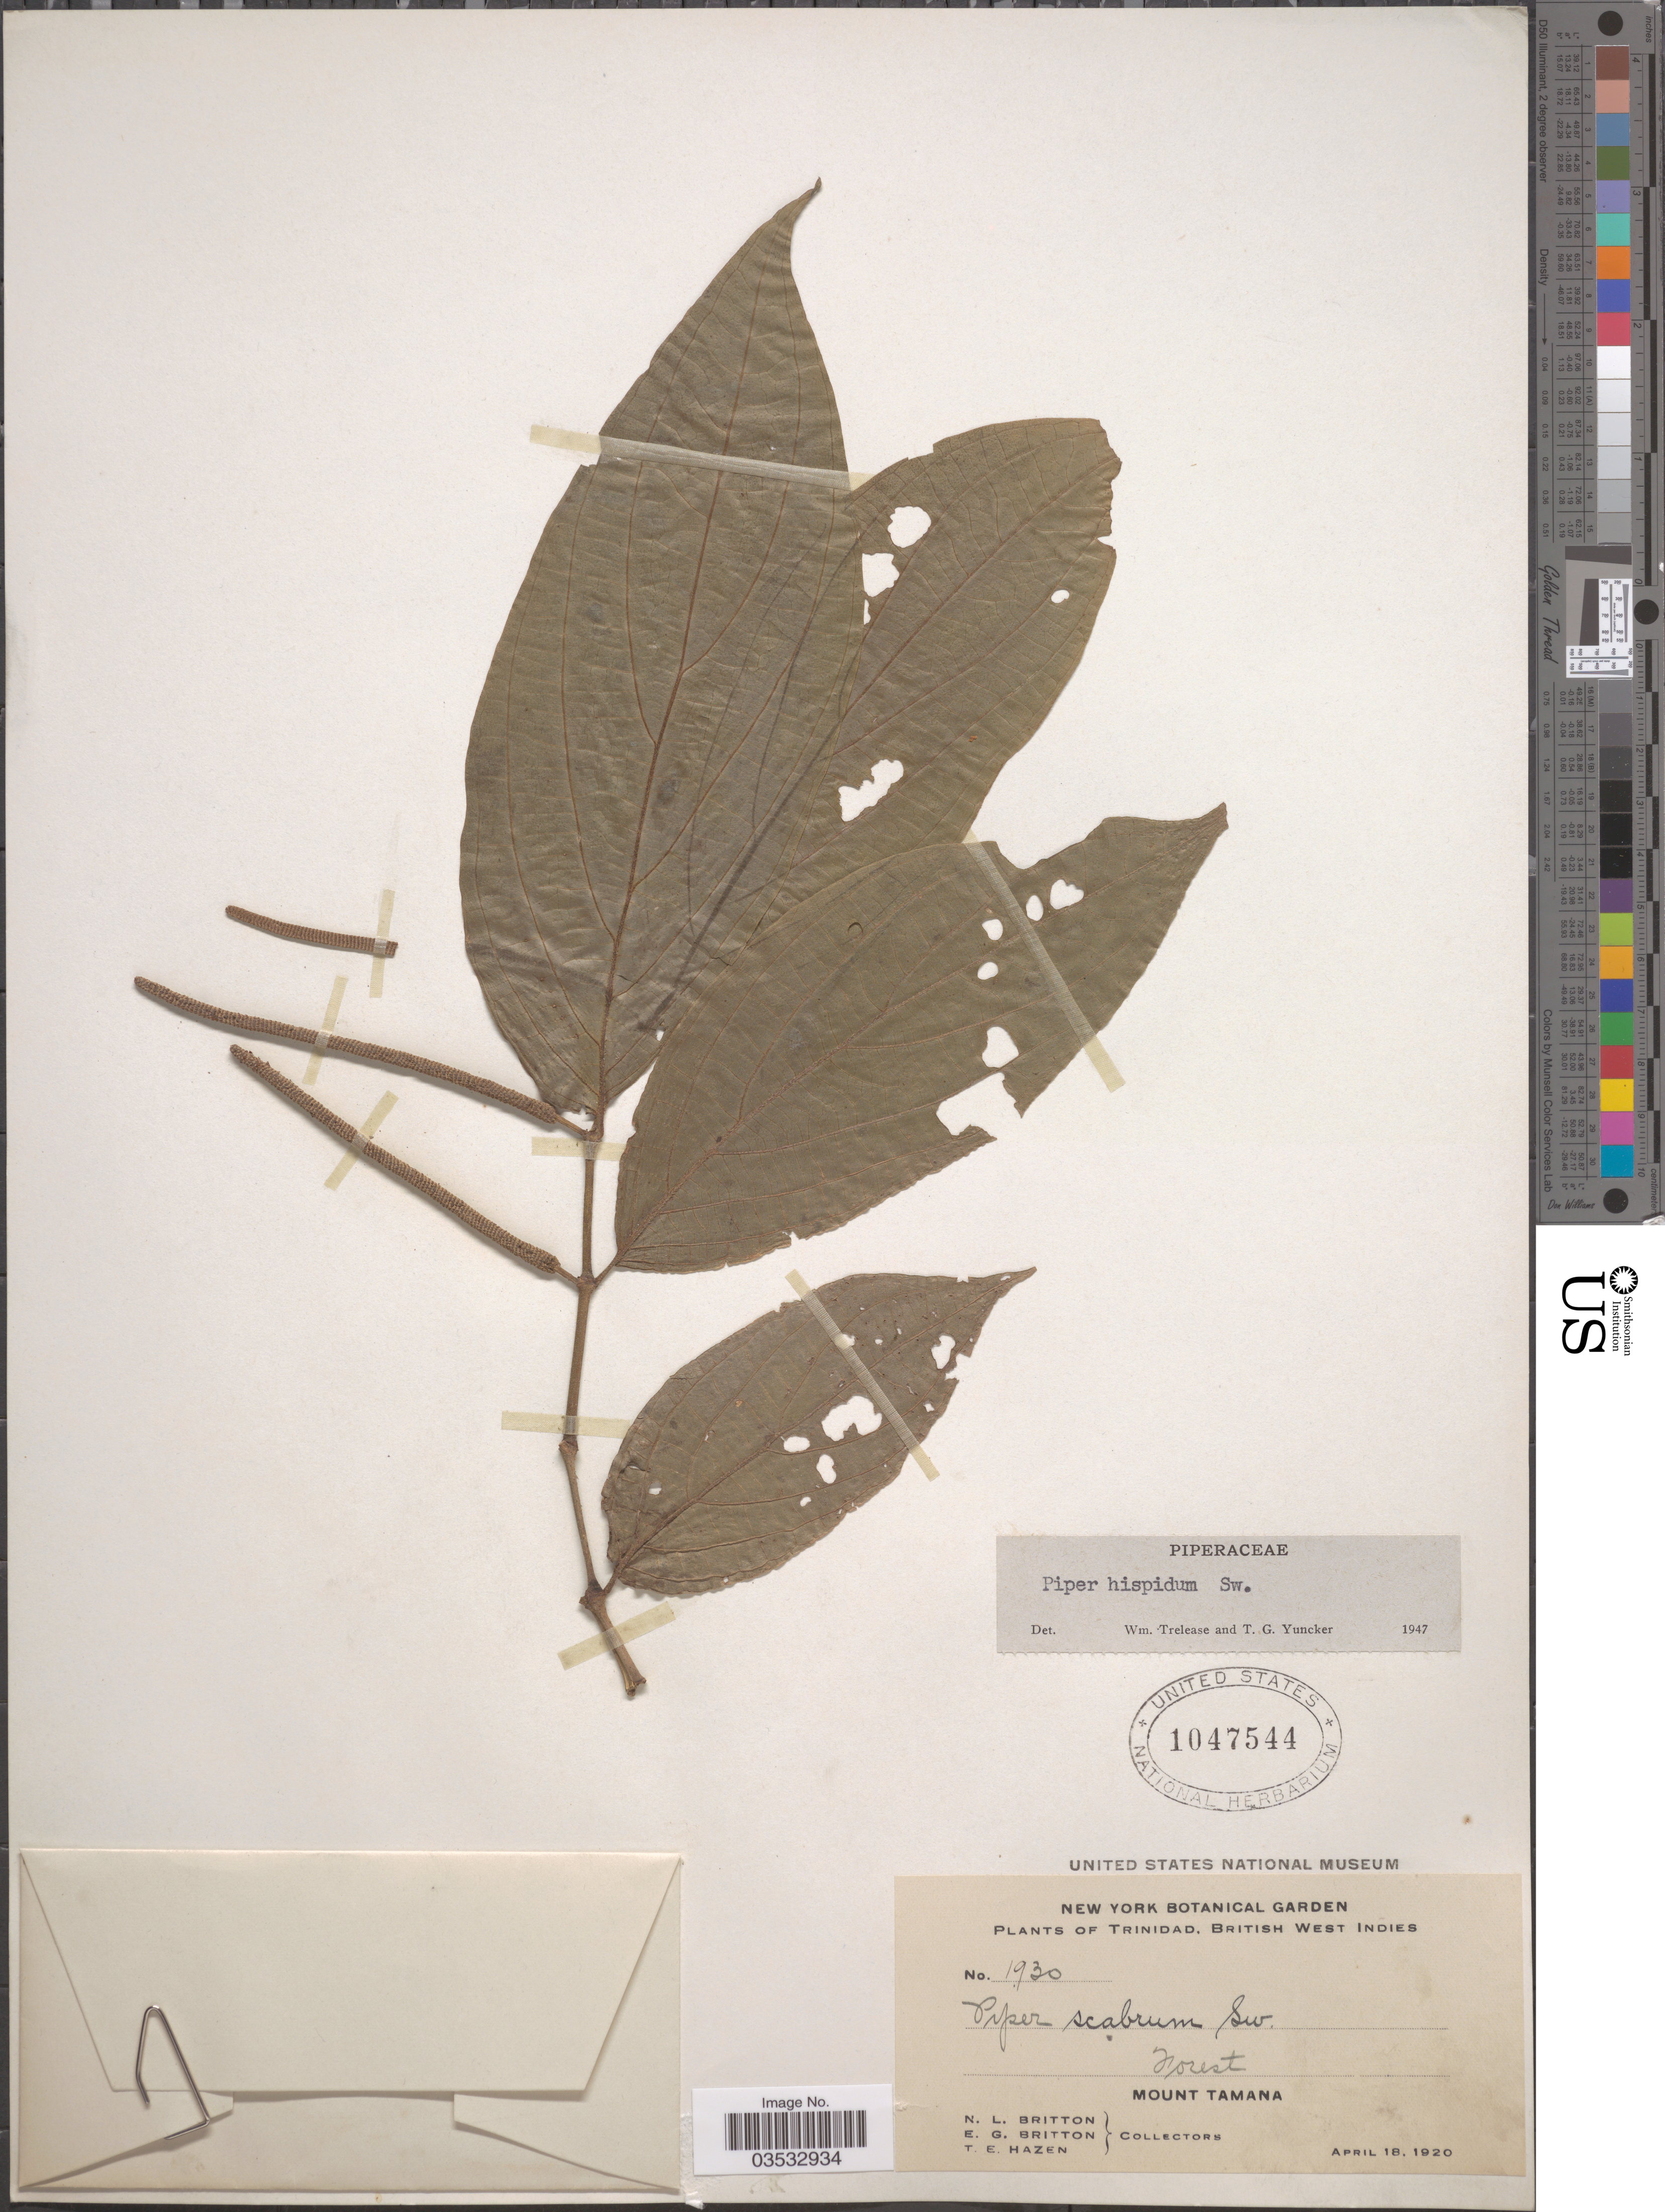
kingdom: Plantae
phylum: Tracheophyta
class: Magnoliopsida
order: Piperales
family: Piperaceae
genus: Piper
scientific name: Piper hispidum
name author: Sw.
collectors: N. Britton, E. G. Britton & T. E. Hazen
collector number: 1930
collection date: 1920-04-18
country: Trinidad and Tobago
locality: Trinidad. British West Indies. Mount Tamana.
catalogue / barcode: US 1047544